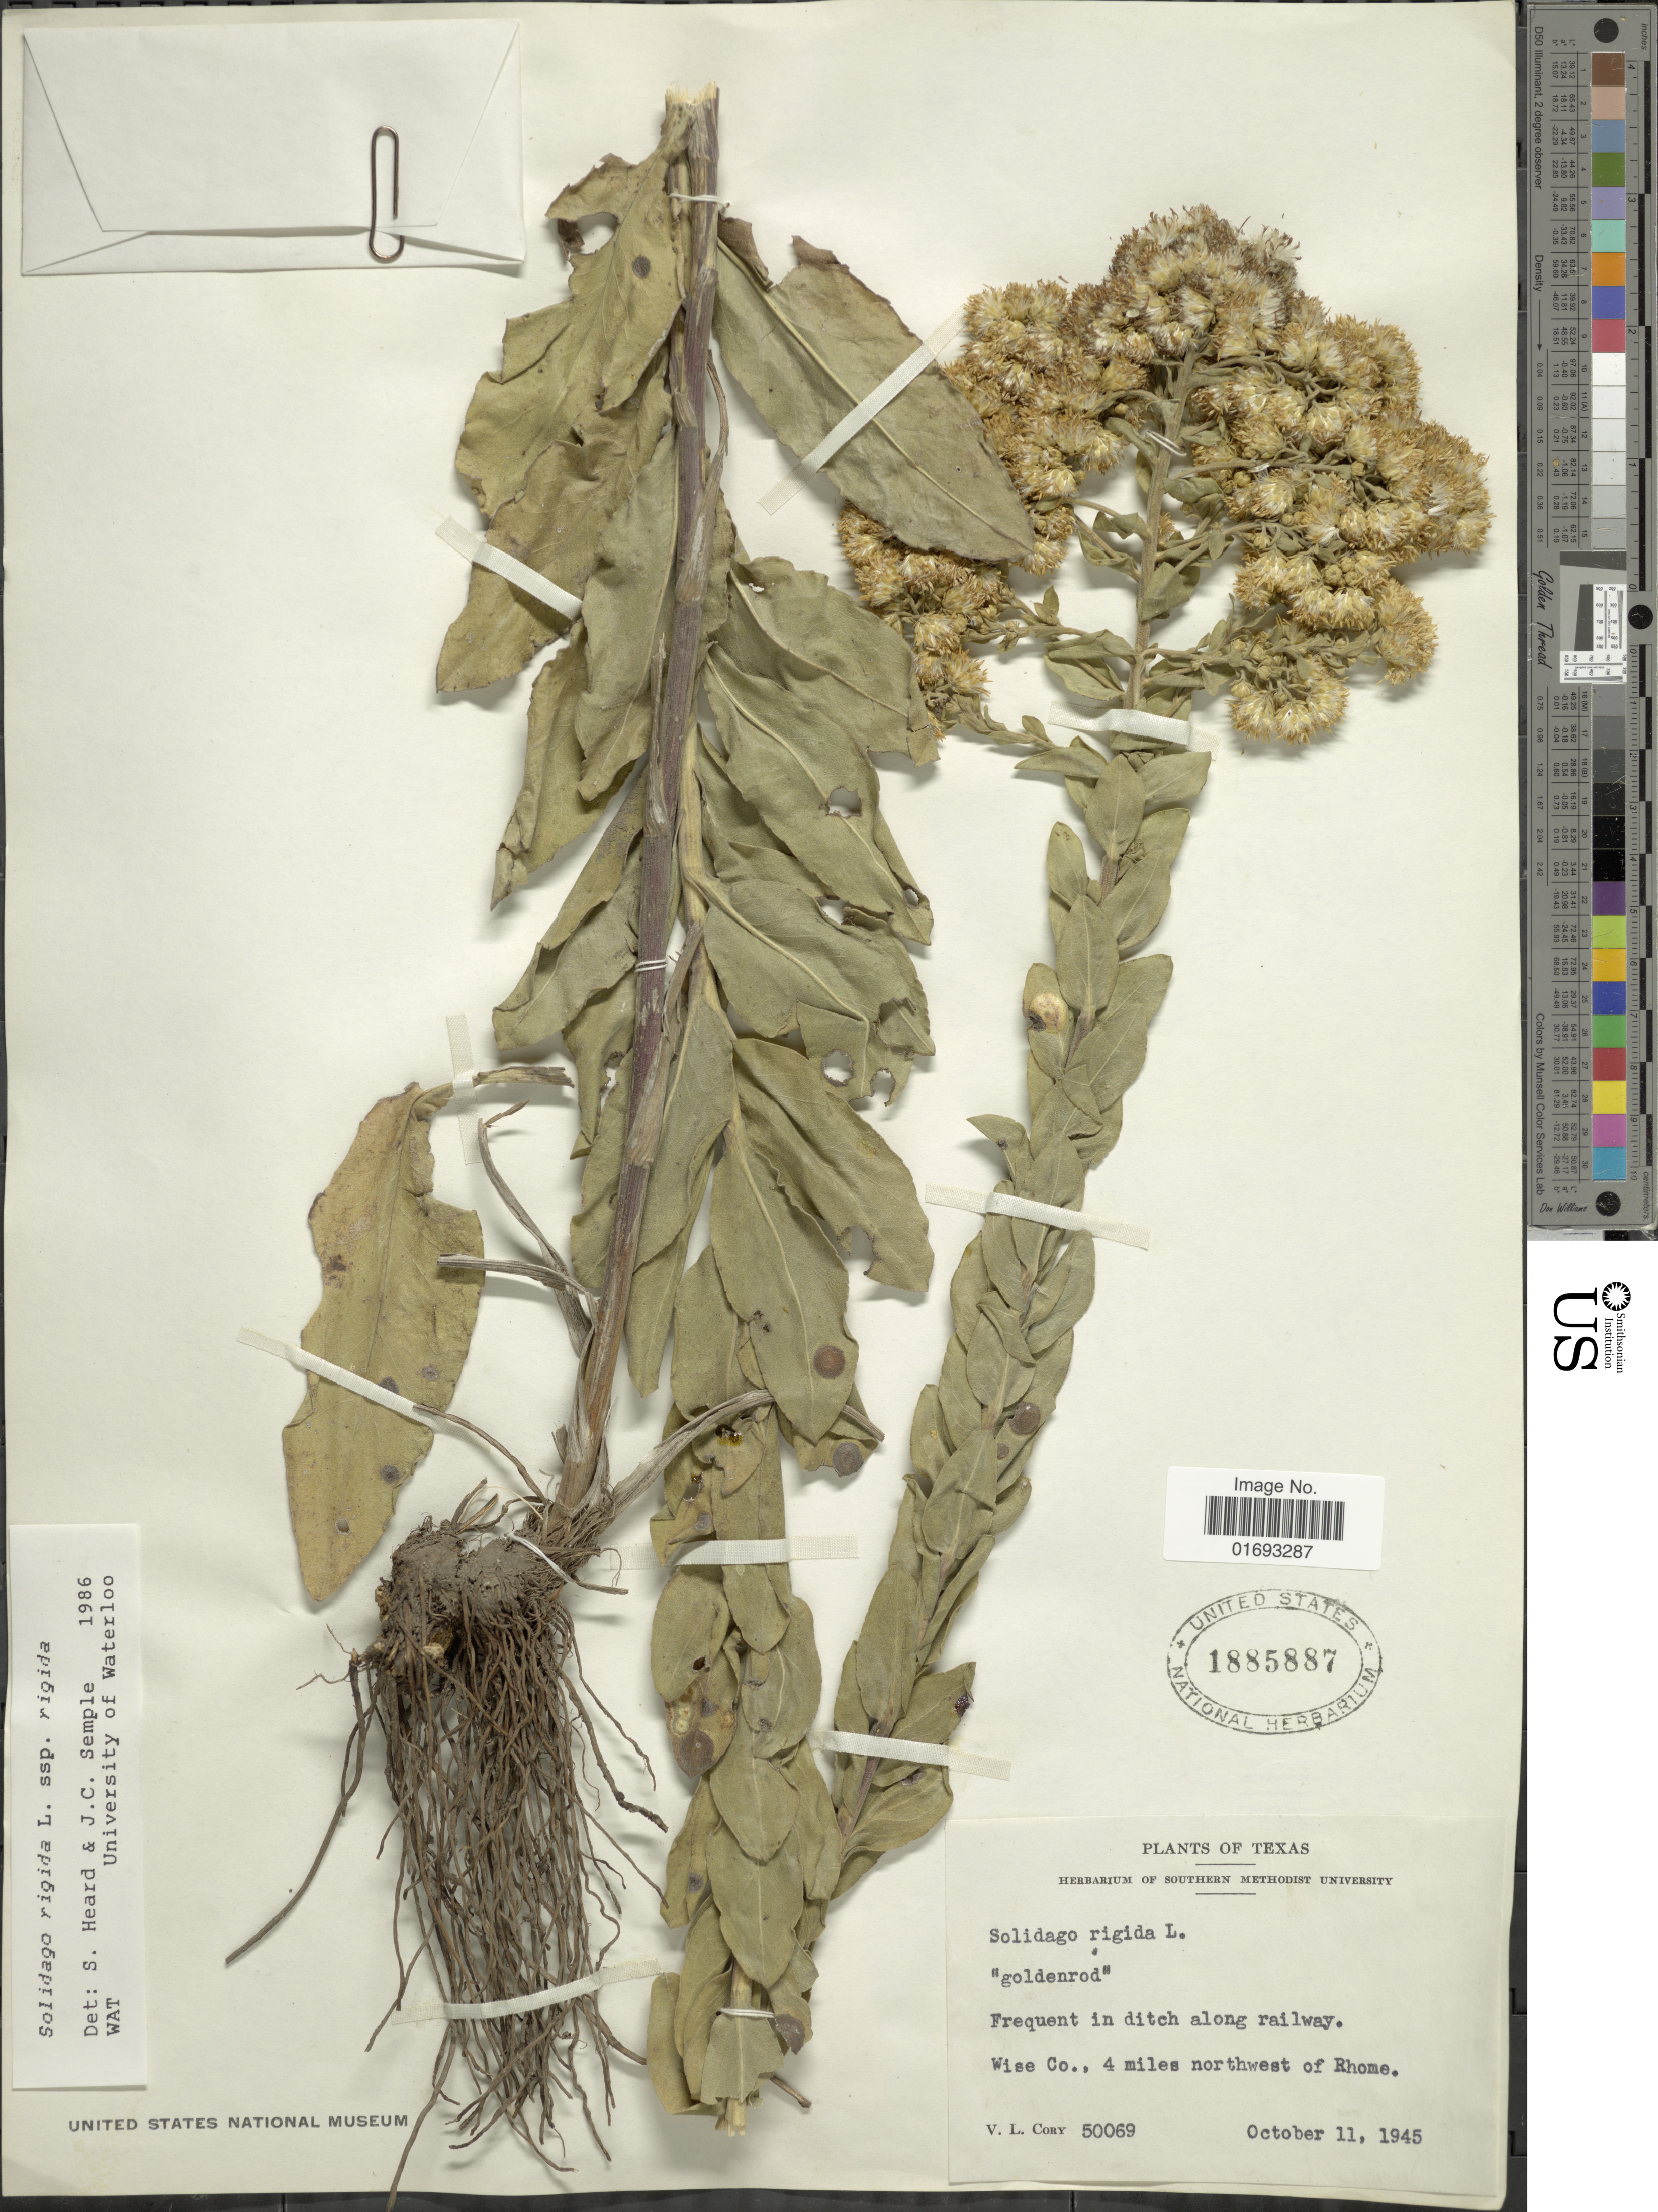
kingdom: Plantae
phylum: Tracheophyta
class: Magnoliopsida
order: Asterales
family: Asteraceae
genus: Oligoneuron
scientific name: Oligoneuron rigidum var. rigidum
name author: (L.) Small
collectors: V. Cory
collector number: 50069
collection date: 1945-10-11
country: United States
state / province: Texas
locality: Frequent in ditch along railway, Wise Co., 4 miles northwest of Rhome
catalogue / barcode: US 1885887